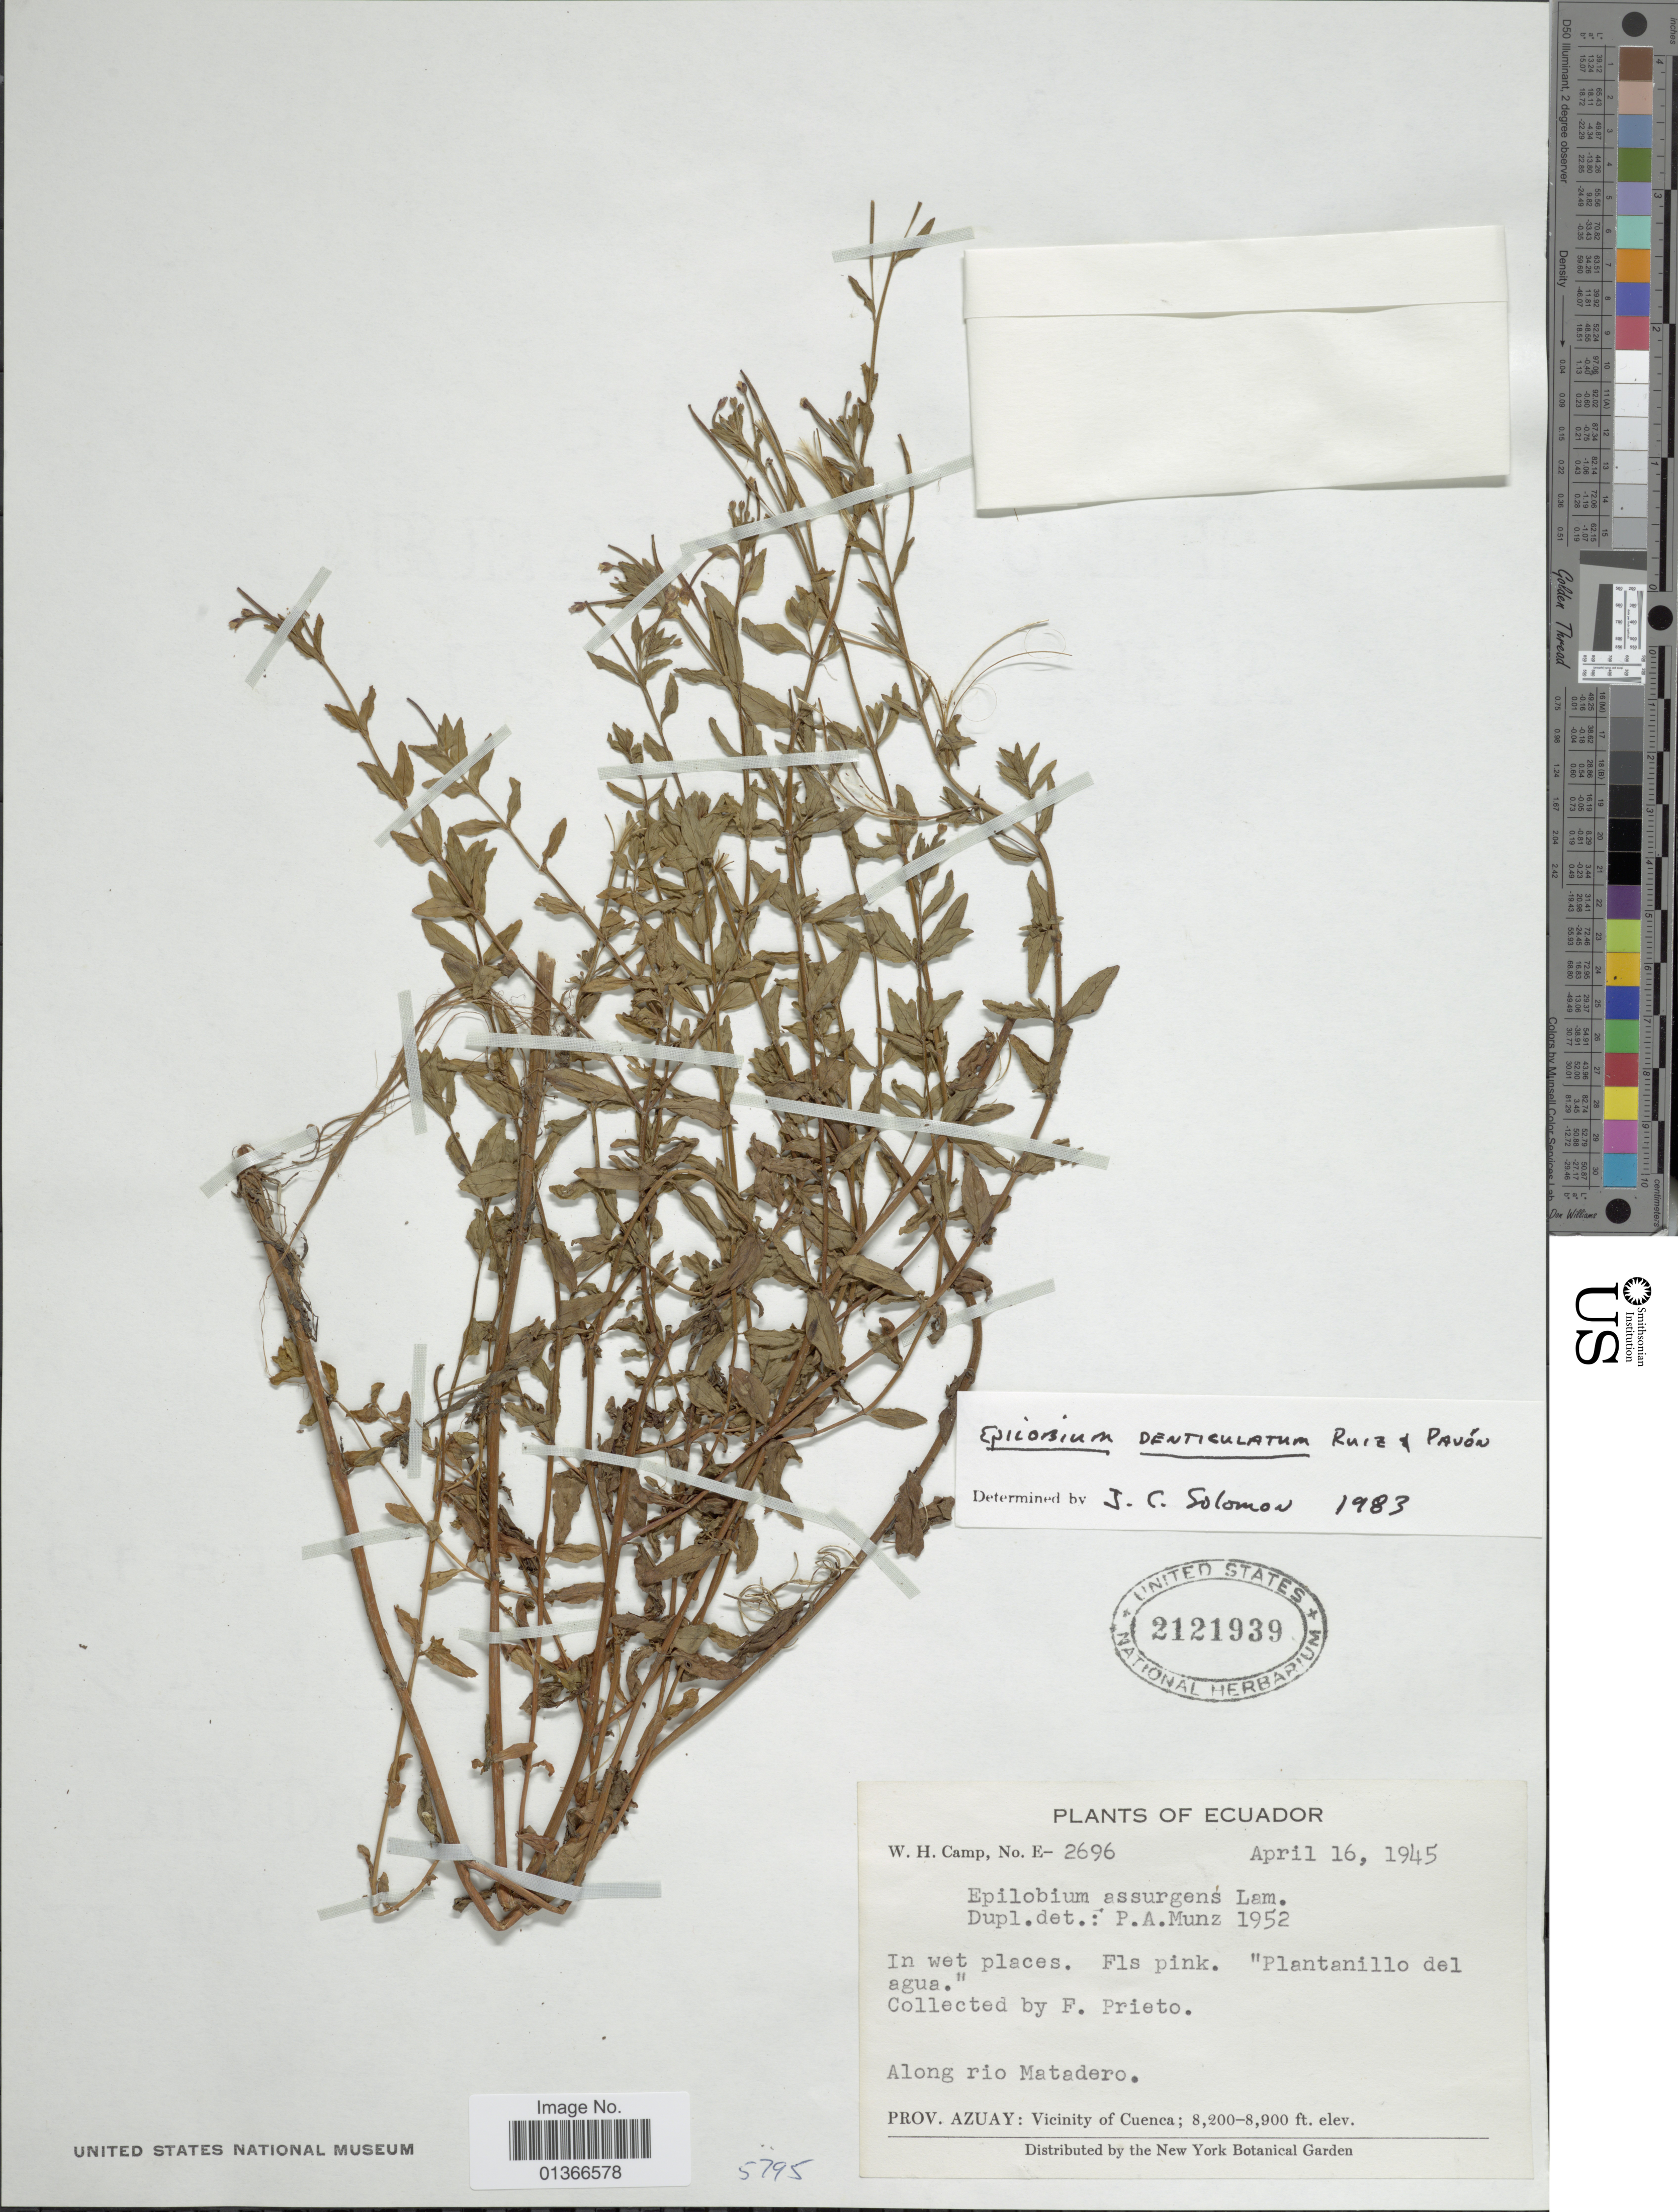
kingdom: Plantae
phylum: Tracheophyta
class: Magnoliopsida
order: Myrtales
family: Onagraceae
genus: Epilobium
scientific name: Epilobium denticulatum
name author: Ruiz & Pav.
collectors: W. H. Camp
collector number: E-2696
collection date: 1945-04-16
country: Ecuador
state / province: Azuay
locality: Along rio Matadero. Vicinity of Cuenca.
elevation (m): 2499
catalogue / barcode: US 2121939